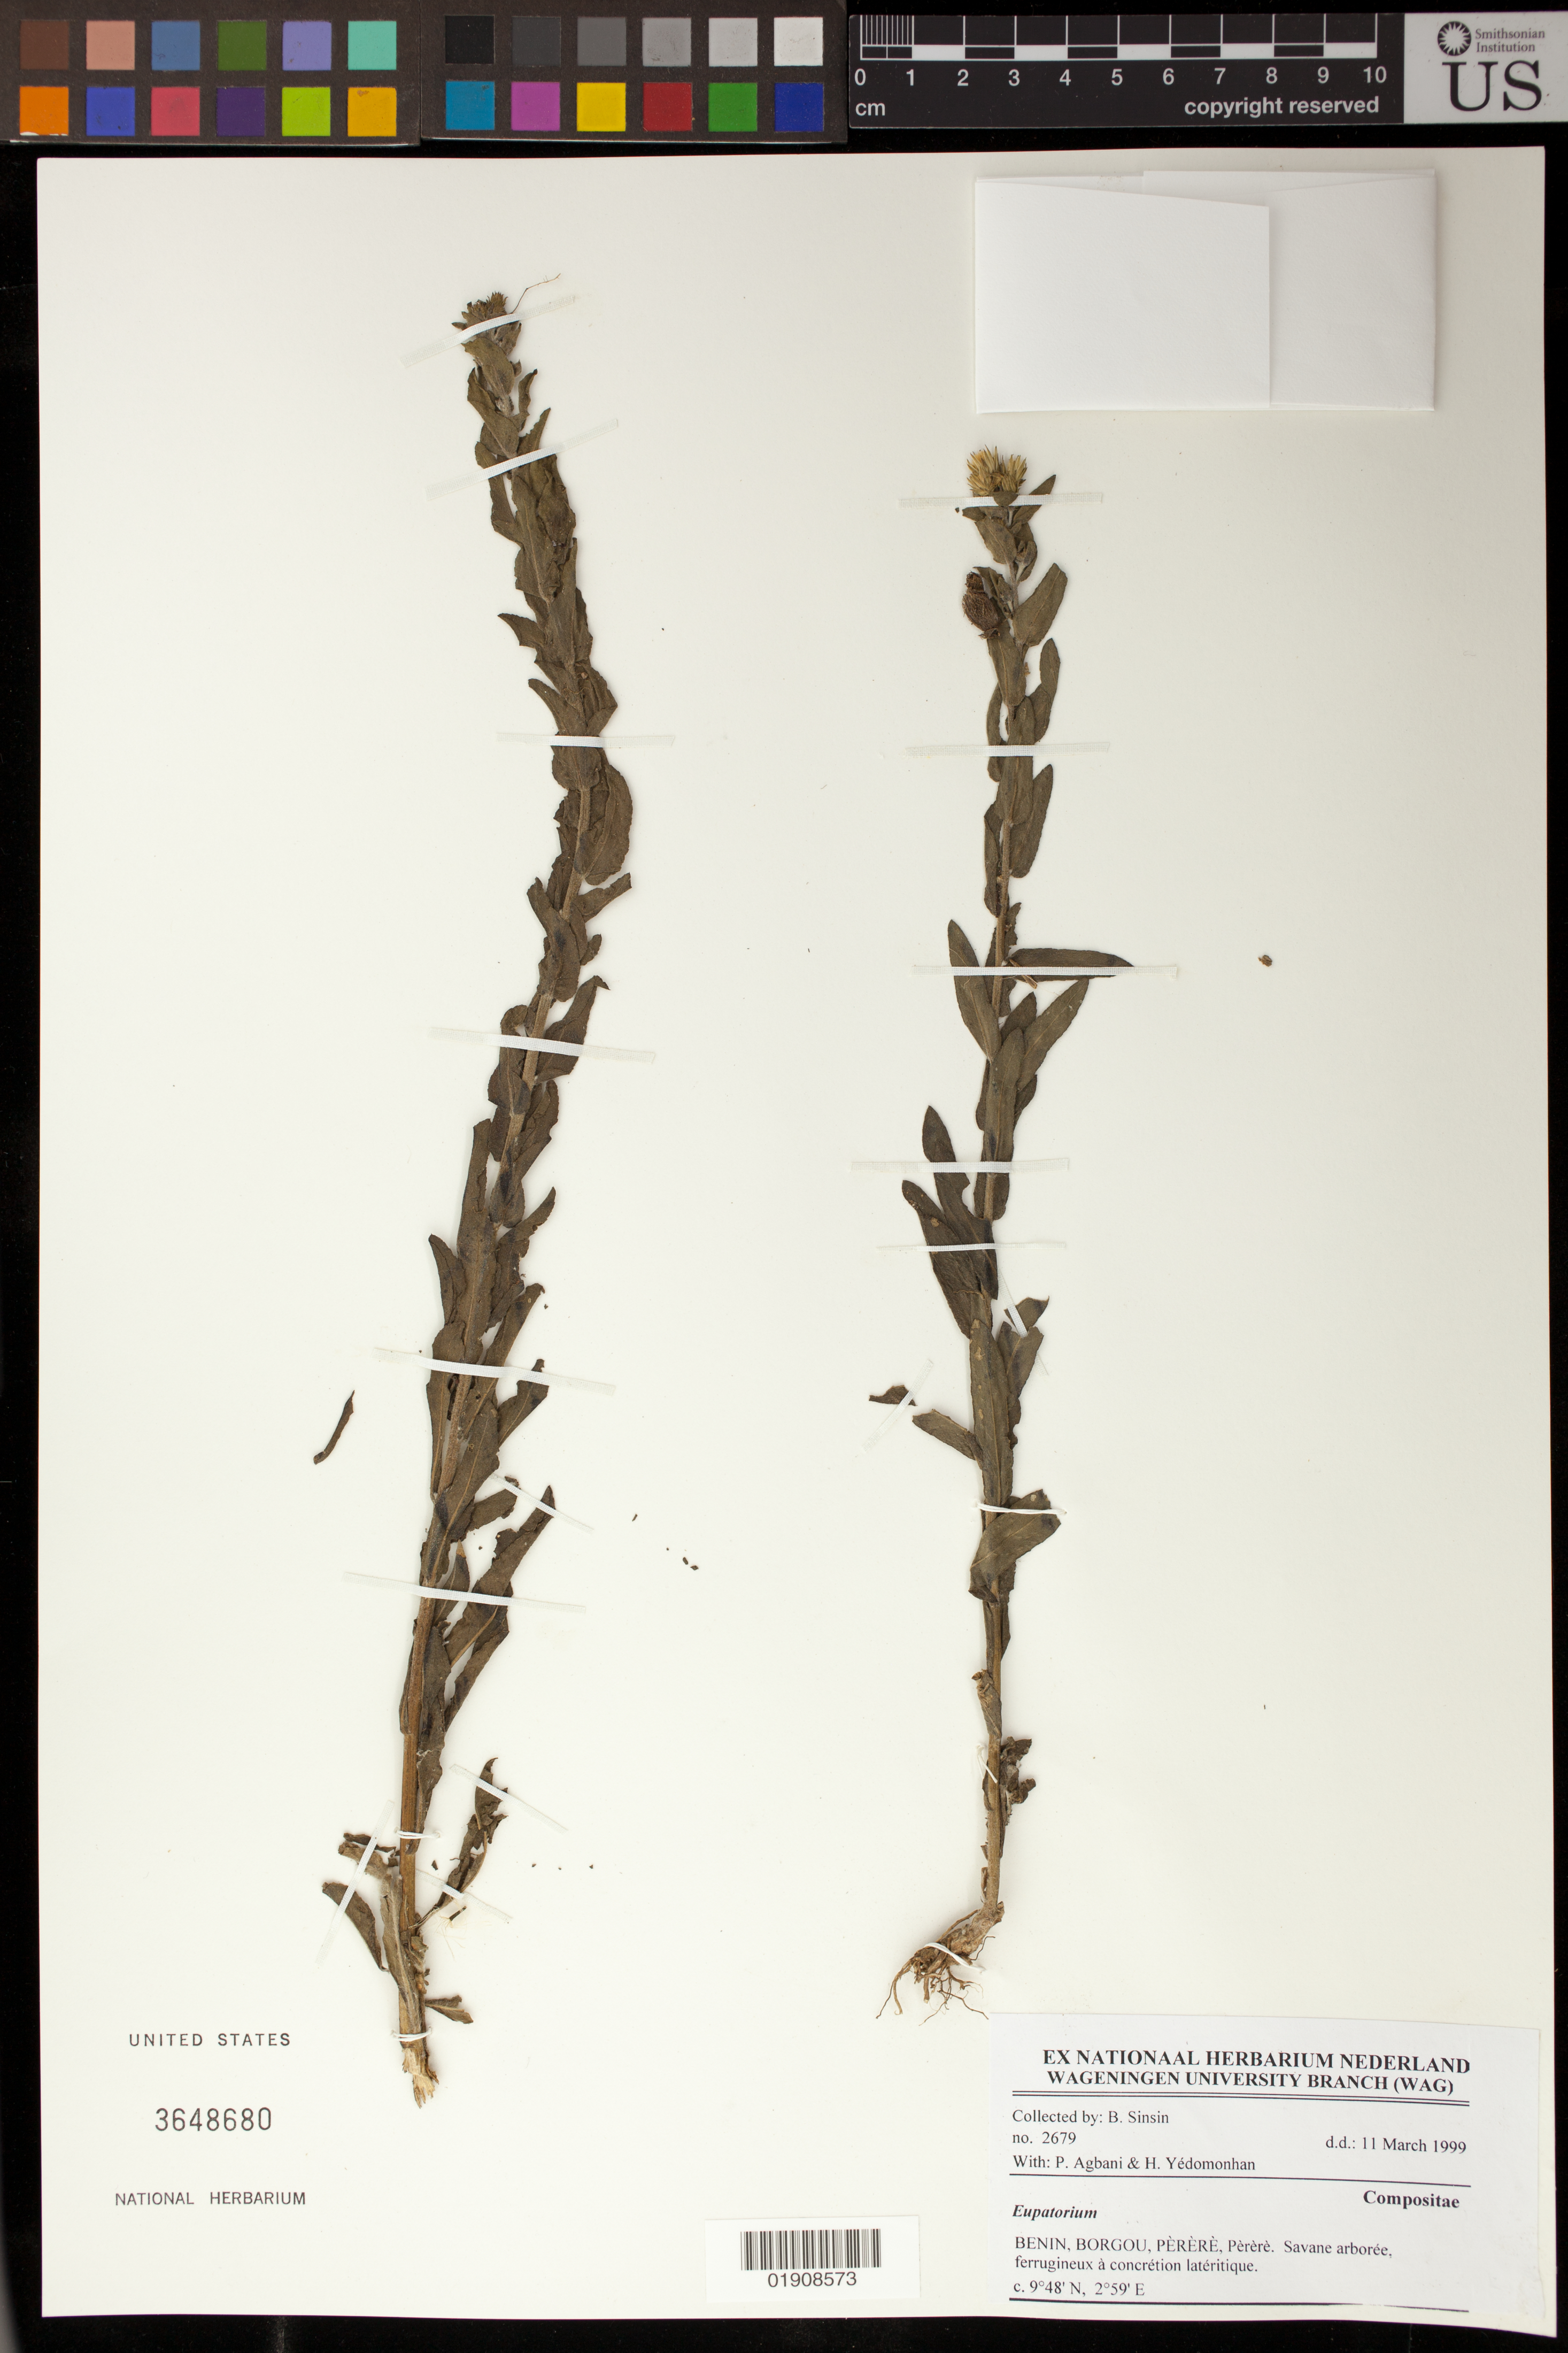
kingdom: Plantae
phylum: Tracheophyta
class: Magnoliopsida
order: Asterales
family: Asteraceae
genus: Eupatorium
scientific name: Eupatorium sp.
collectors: B. Sinsin, P. Agbani & H. Yedomonhan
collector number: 2679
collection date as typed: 11 Mar 1999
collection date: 1999-03-11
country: Benin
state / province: Borgou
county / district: Perere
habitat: Savane arboree, ferrugineux a concretion lateritique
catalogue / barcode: US 3648680